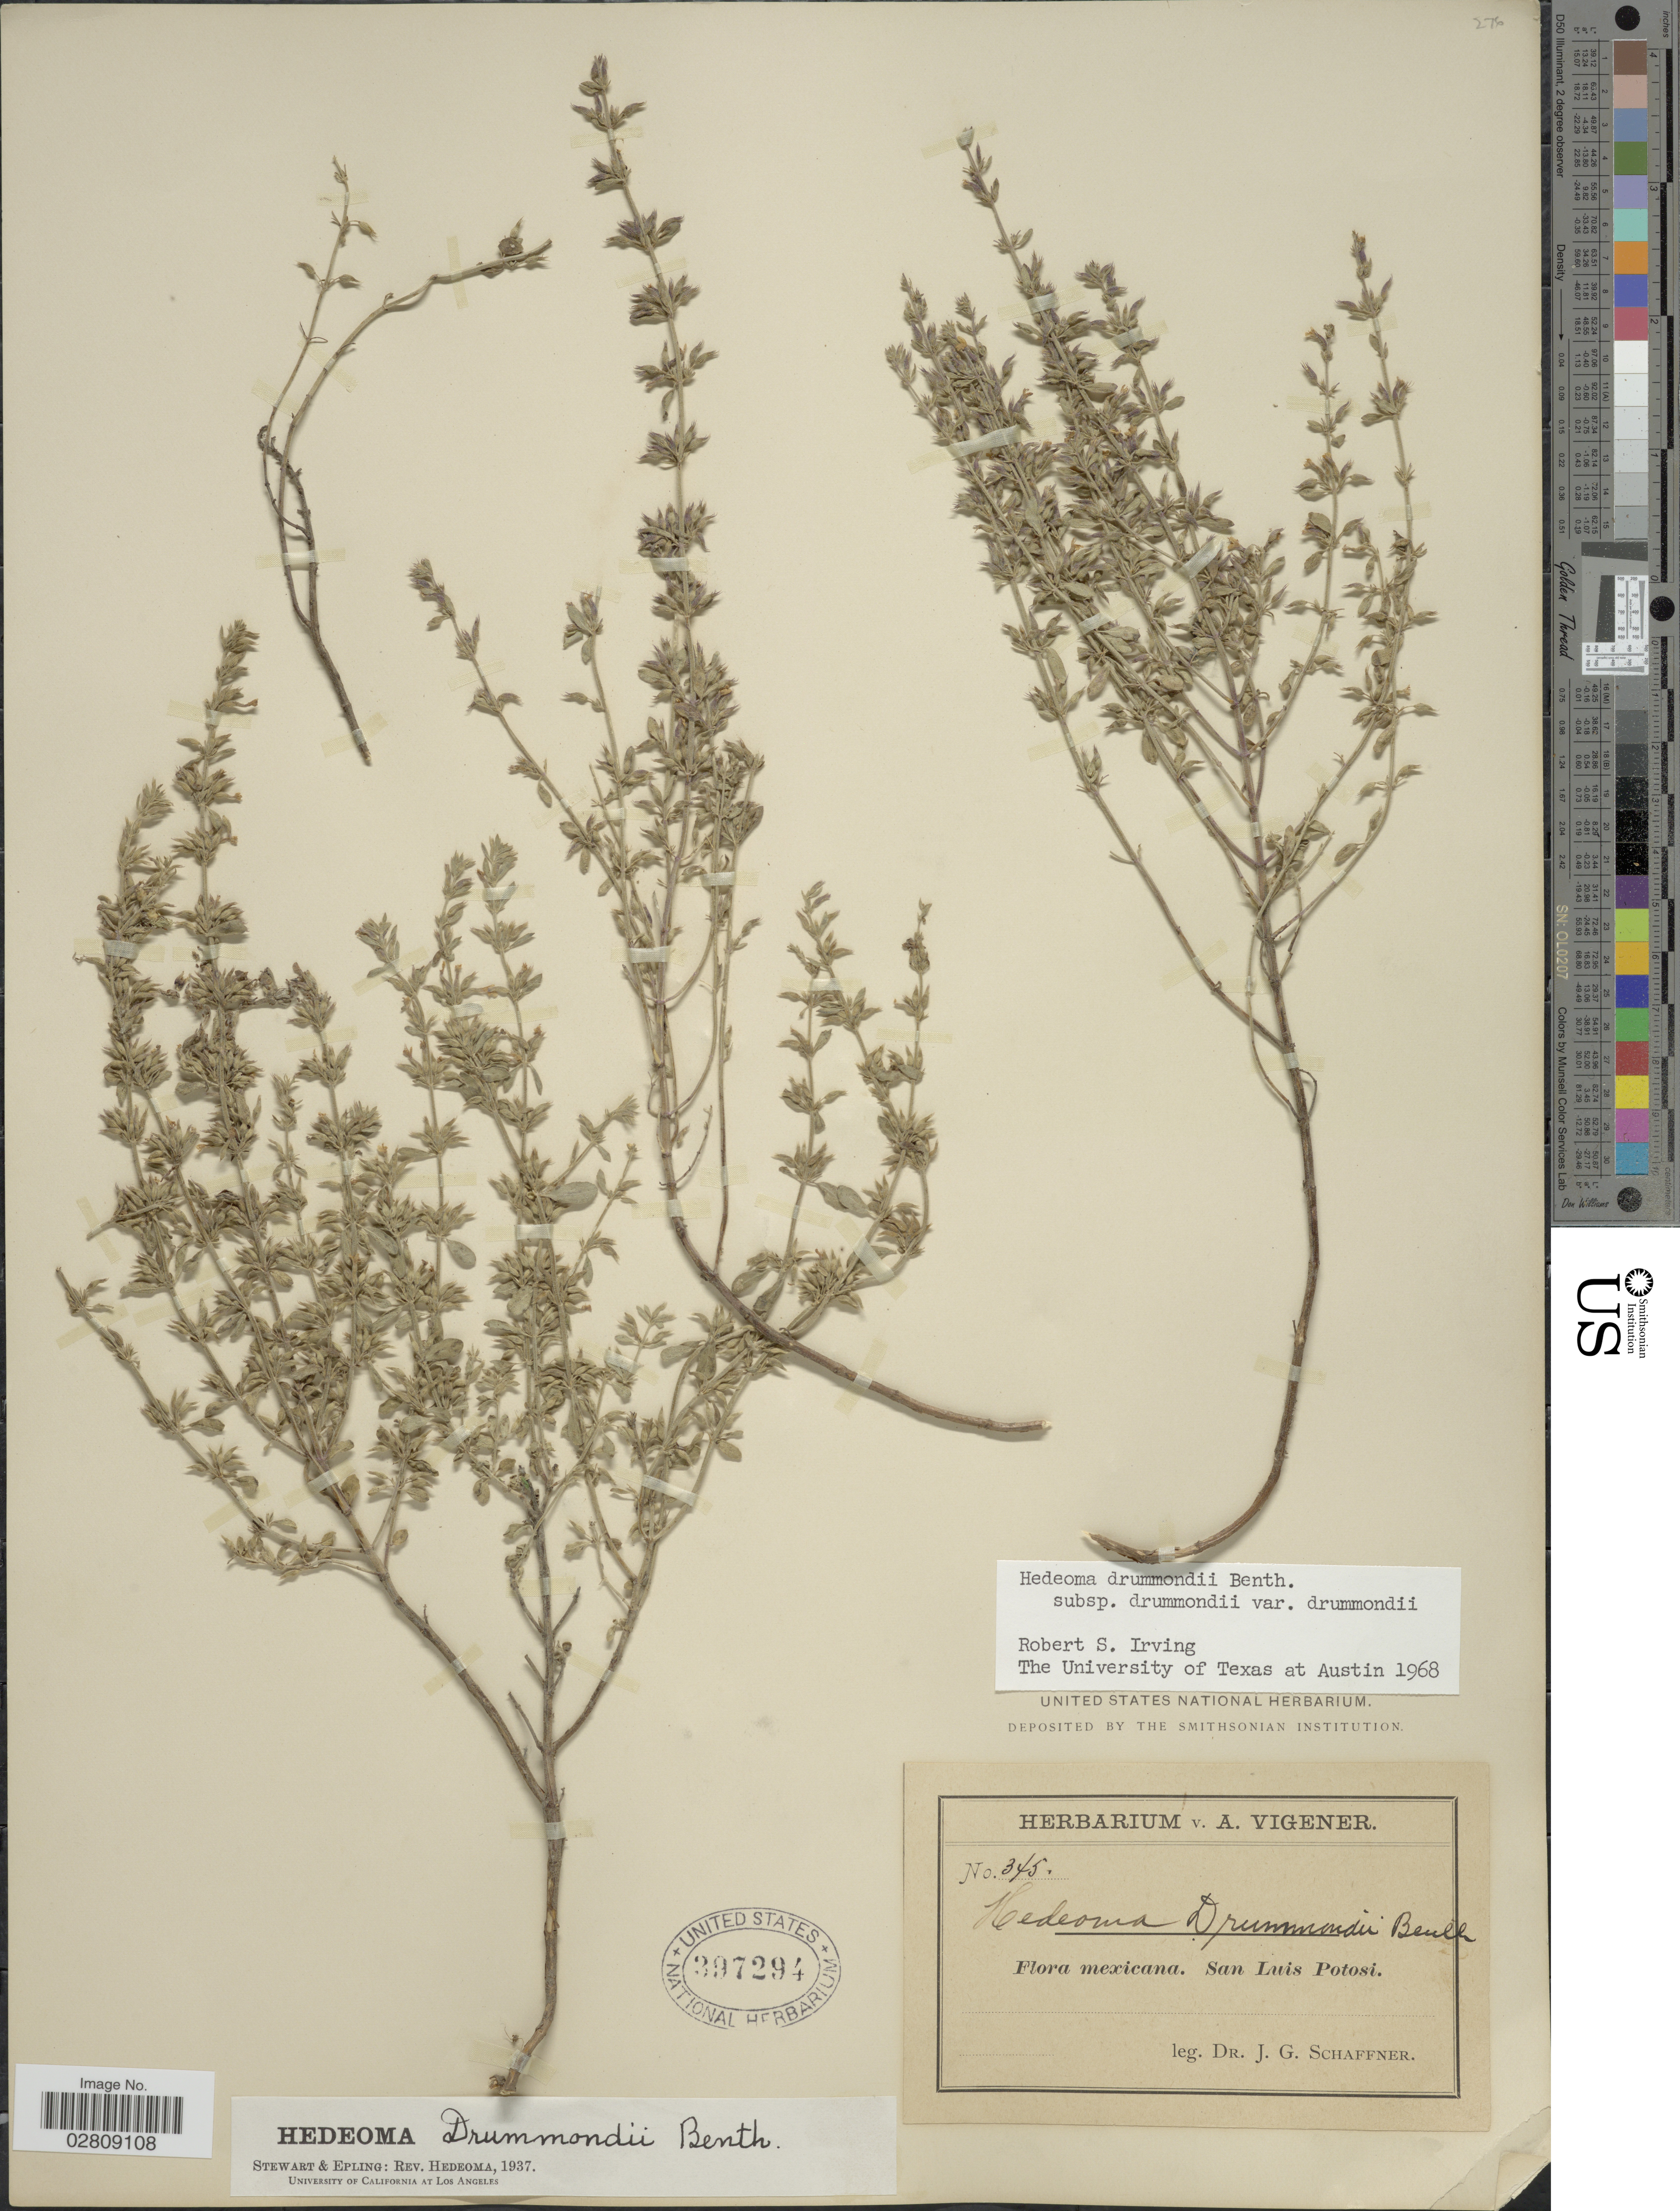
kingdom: Plantae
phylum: Tracheophyta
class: Magnoliopsida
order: Lamiales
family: Lamiaceae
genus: Hedeoma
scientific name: Hedeoma drummondii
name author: Benth.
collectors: J. G. Schaffner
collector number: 345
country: Mexico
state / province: San Luis Potosí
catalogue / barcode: US 397294